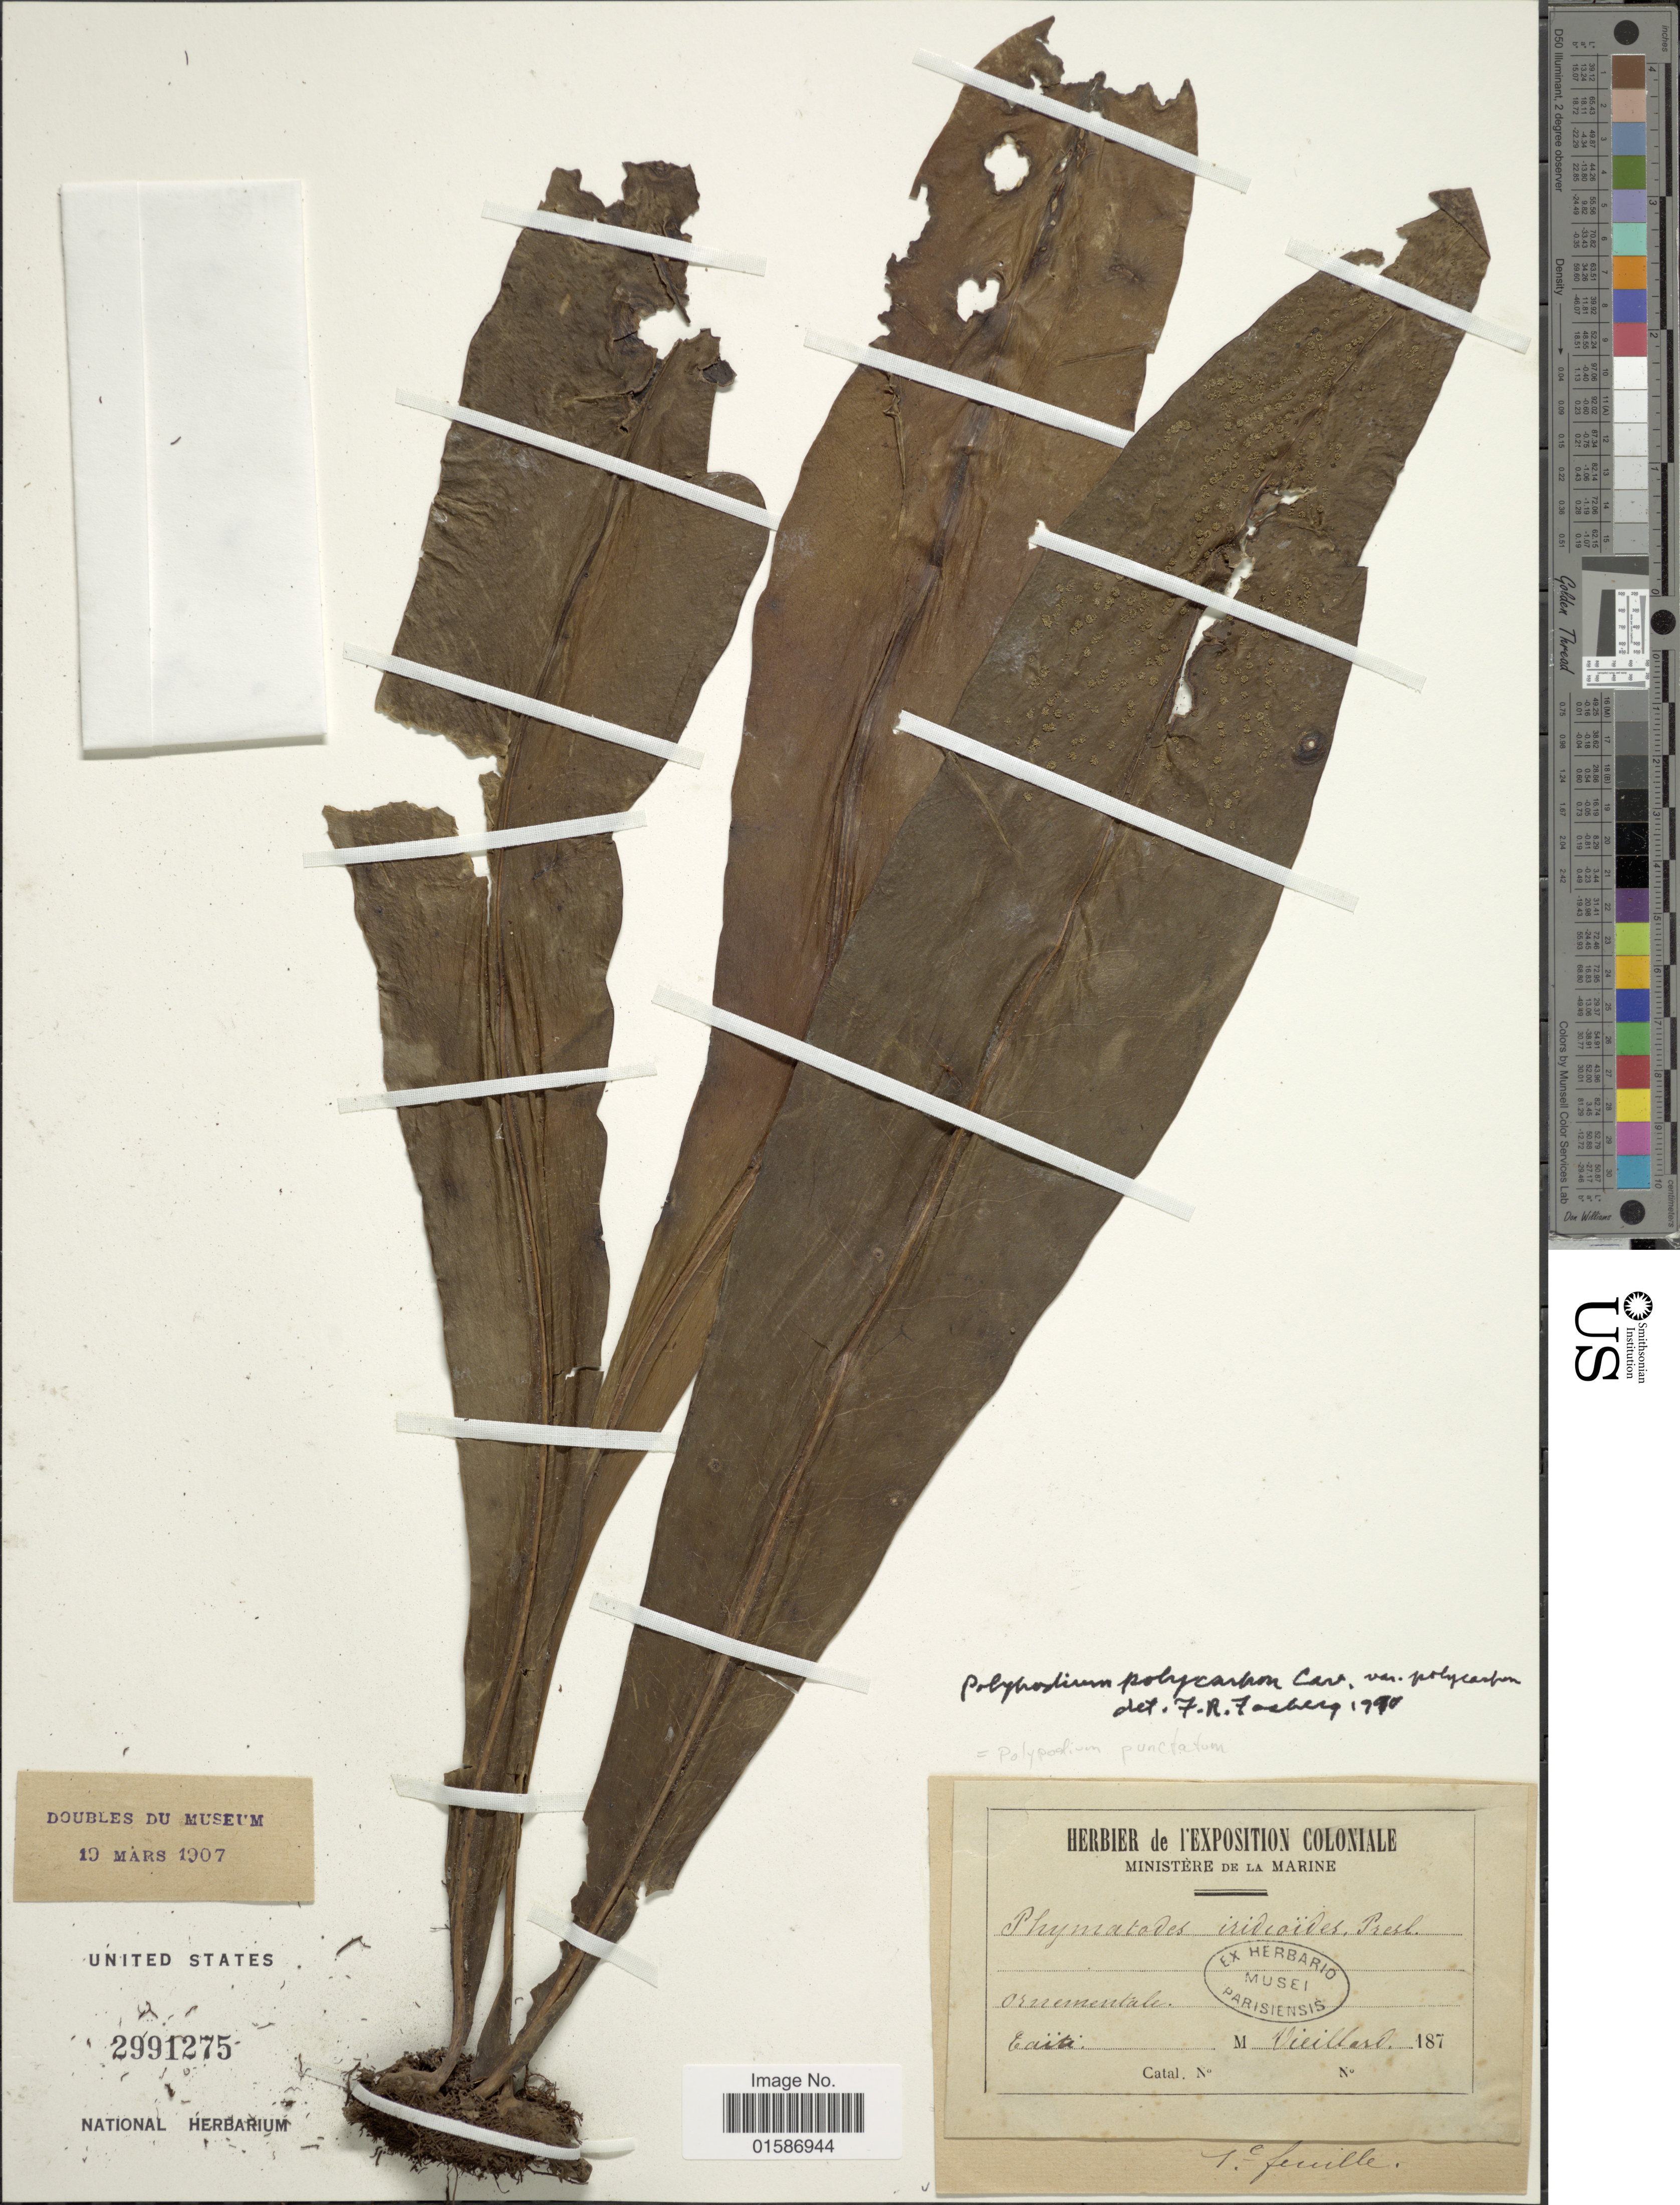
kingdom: Plantae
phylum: Tracheophyta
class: Polypodiopsida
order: Polypodiales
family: Polypodiaceae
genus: Microsorum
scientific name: Microsorum punctatum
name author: (L.) Copel.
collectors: -. Vieillard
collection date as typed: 187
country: Bolivia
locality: Caïti.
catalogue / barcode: US 2991275